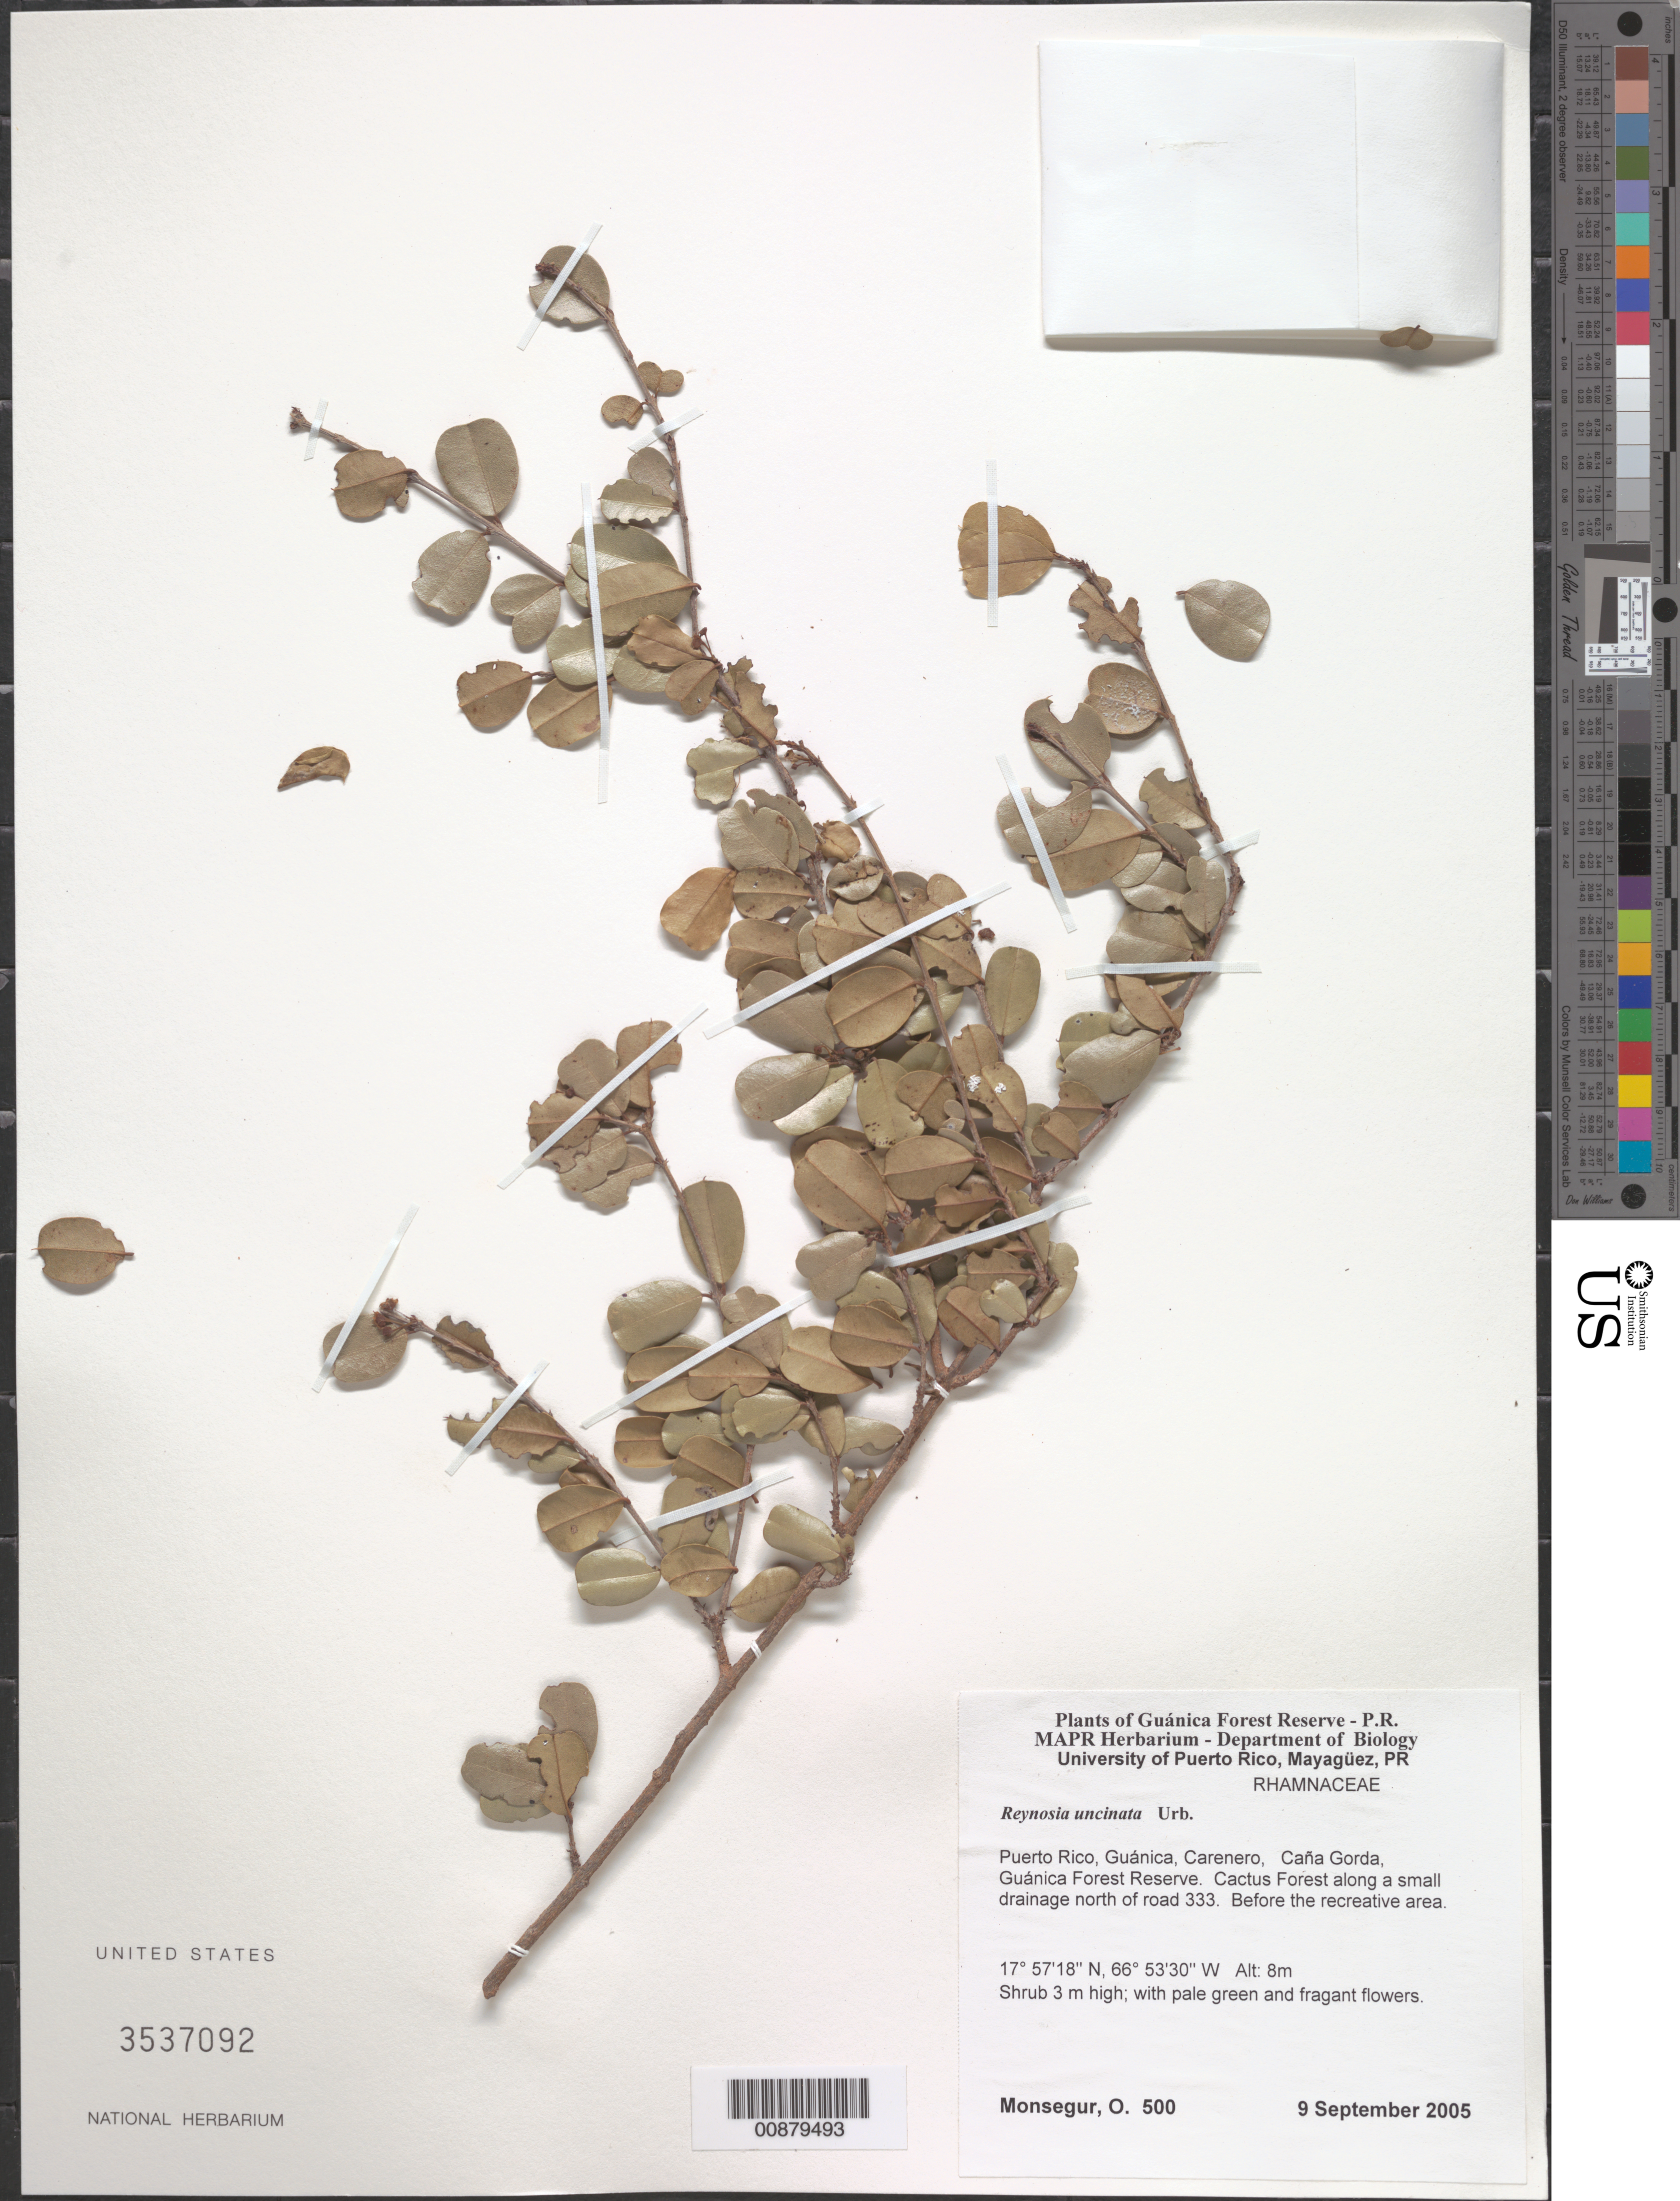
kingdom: Plantae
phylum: Tracheophyta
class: Magnoliopsida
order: Rosales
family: Rhamnaceae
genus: Reynosia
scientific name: Reynosia uncinata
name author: Urb.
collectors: O. Monsegur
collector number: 500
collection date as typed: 09 Sep 2005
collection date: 2005-09-09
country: Puerto Rico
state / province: Guánica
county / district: Carenero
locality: Guánica Forest Reserve. Caña Gorda, Cactus Forest along a small drainage north of road 333. Before the recreative area.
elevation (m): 8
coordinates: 17.57177, 66.53301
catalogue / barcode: US 3537092